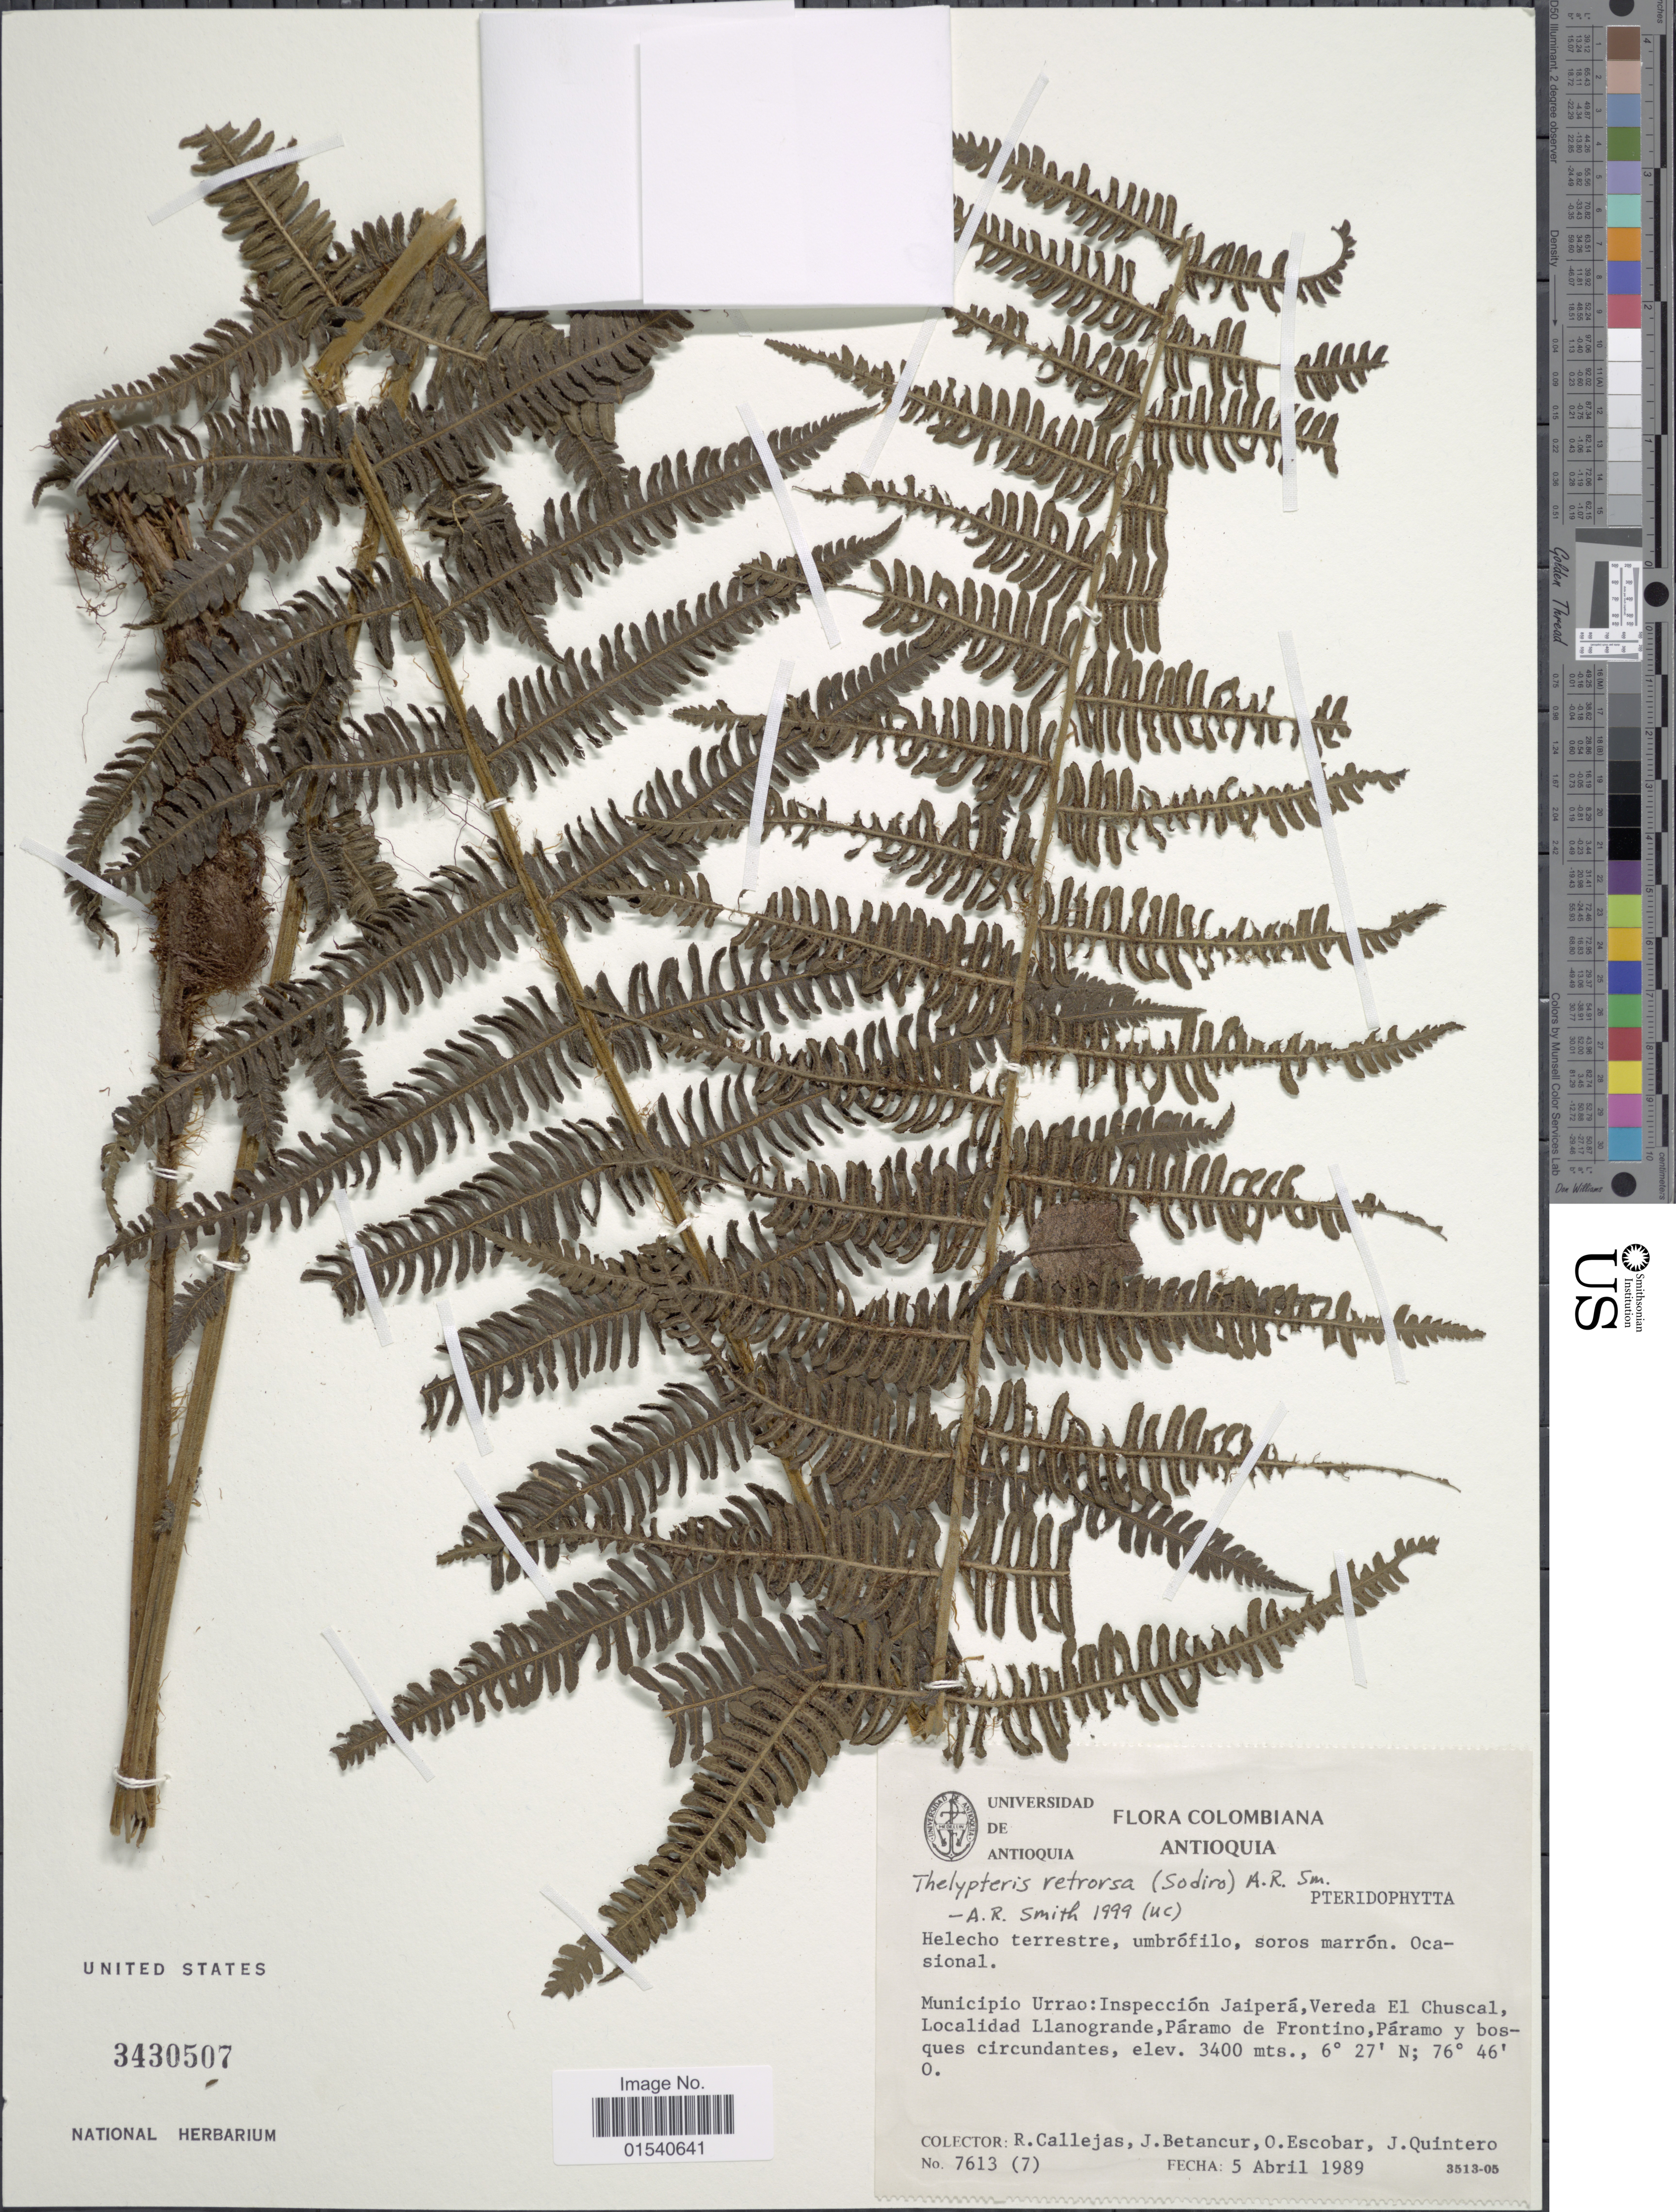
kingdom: Plantae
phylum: Tracheophyta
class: Polypodiopsida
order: Polypodiales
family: Thelypteridaceae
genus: Amauropelta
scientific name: Amauropelta pilosohispida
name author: (Hook.) A.R. Sm.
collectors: R. Callejas, J. Betancur, O. D. Escobar & J. Quintero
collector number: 7613 (7)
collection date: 1989-04-05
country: Colombia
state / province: Antioquia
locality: Municipio Urrao: Inspección Jaiperá, Vereda El Chuscal, Localidad Llanogrande, Páramo de Frontoni, Páramo y bosques circundantes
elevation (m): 3400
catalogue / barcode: US 3430507